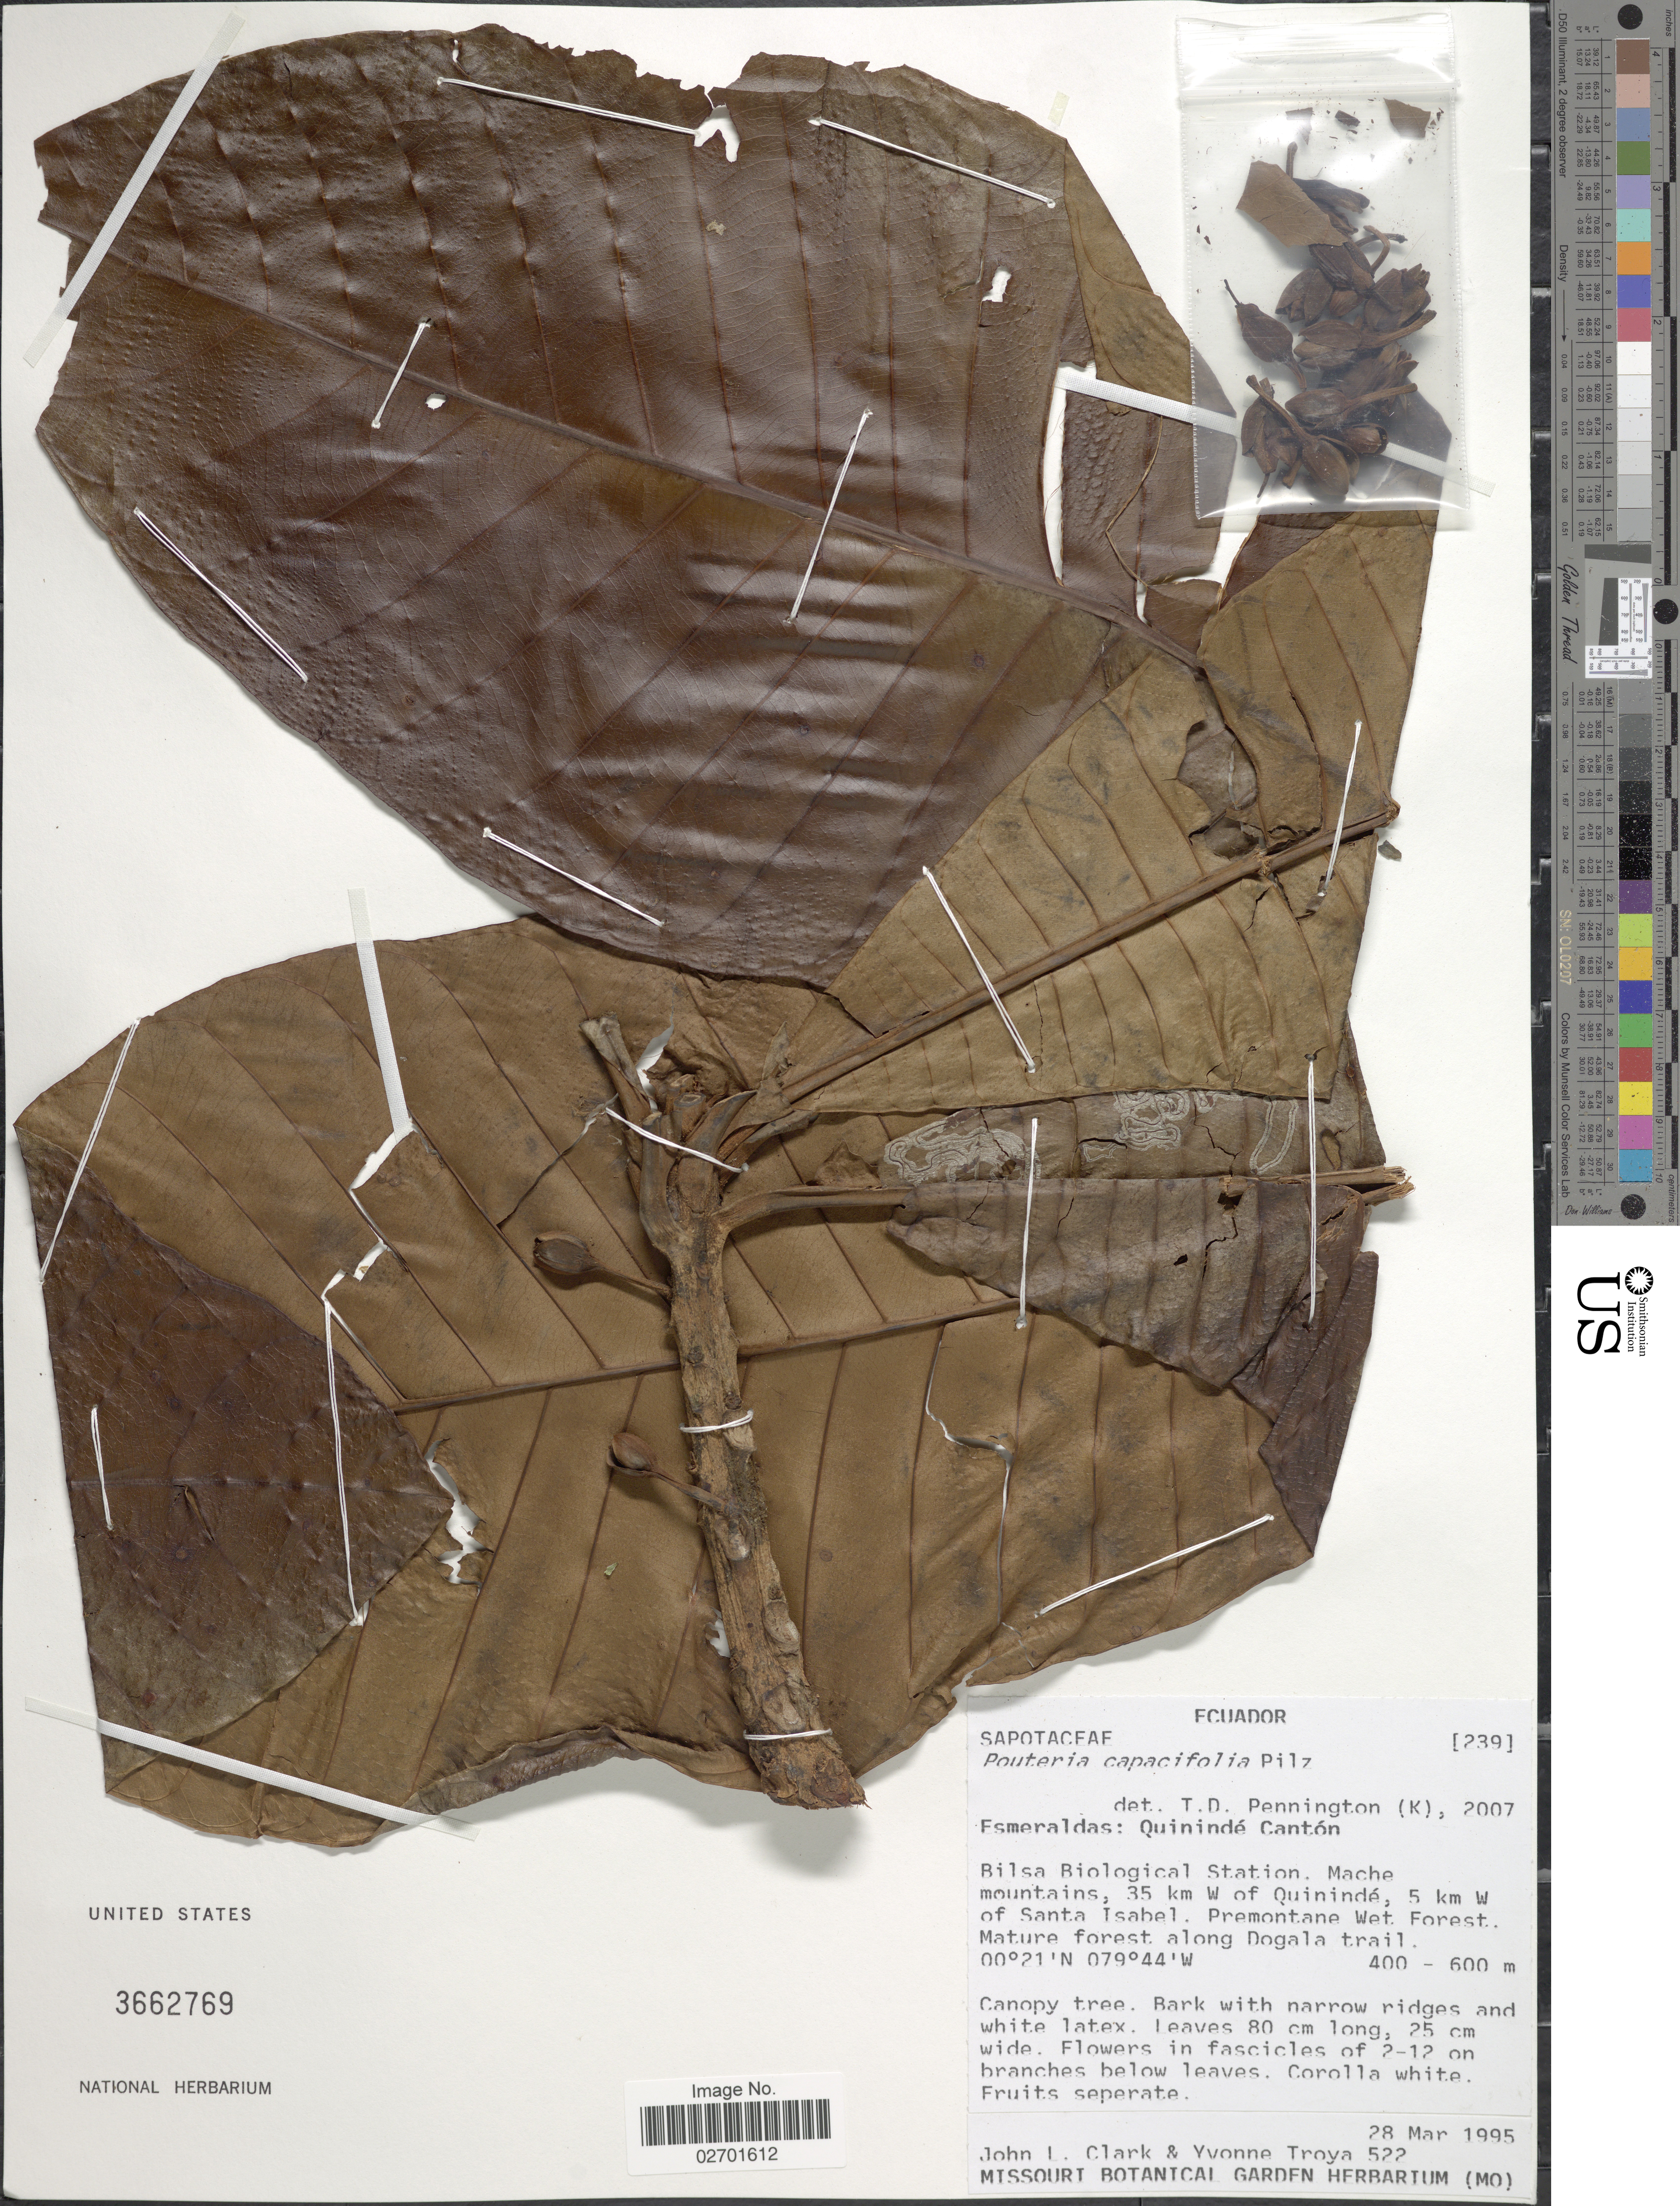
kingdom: Plantae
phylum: Tracheophyta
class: Magnoliopsida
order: Ericales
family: Sapotaceae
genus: Pouteria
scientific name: Pouteria canaimaensis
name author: T.D. Penn.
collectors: J. L. Clark & Y. Troya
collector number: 522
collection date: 1995-03-28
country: Ecuador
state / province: Esmeraldas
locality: Esmeraldas: Quininde Canton, Bilsa Biological Station, Mache mountains, 35 km W of Quininde, 5 km W of Santa Isabel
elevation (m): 400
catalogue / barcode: US 3662769